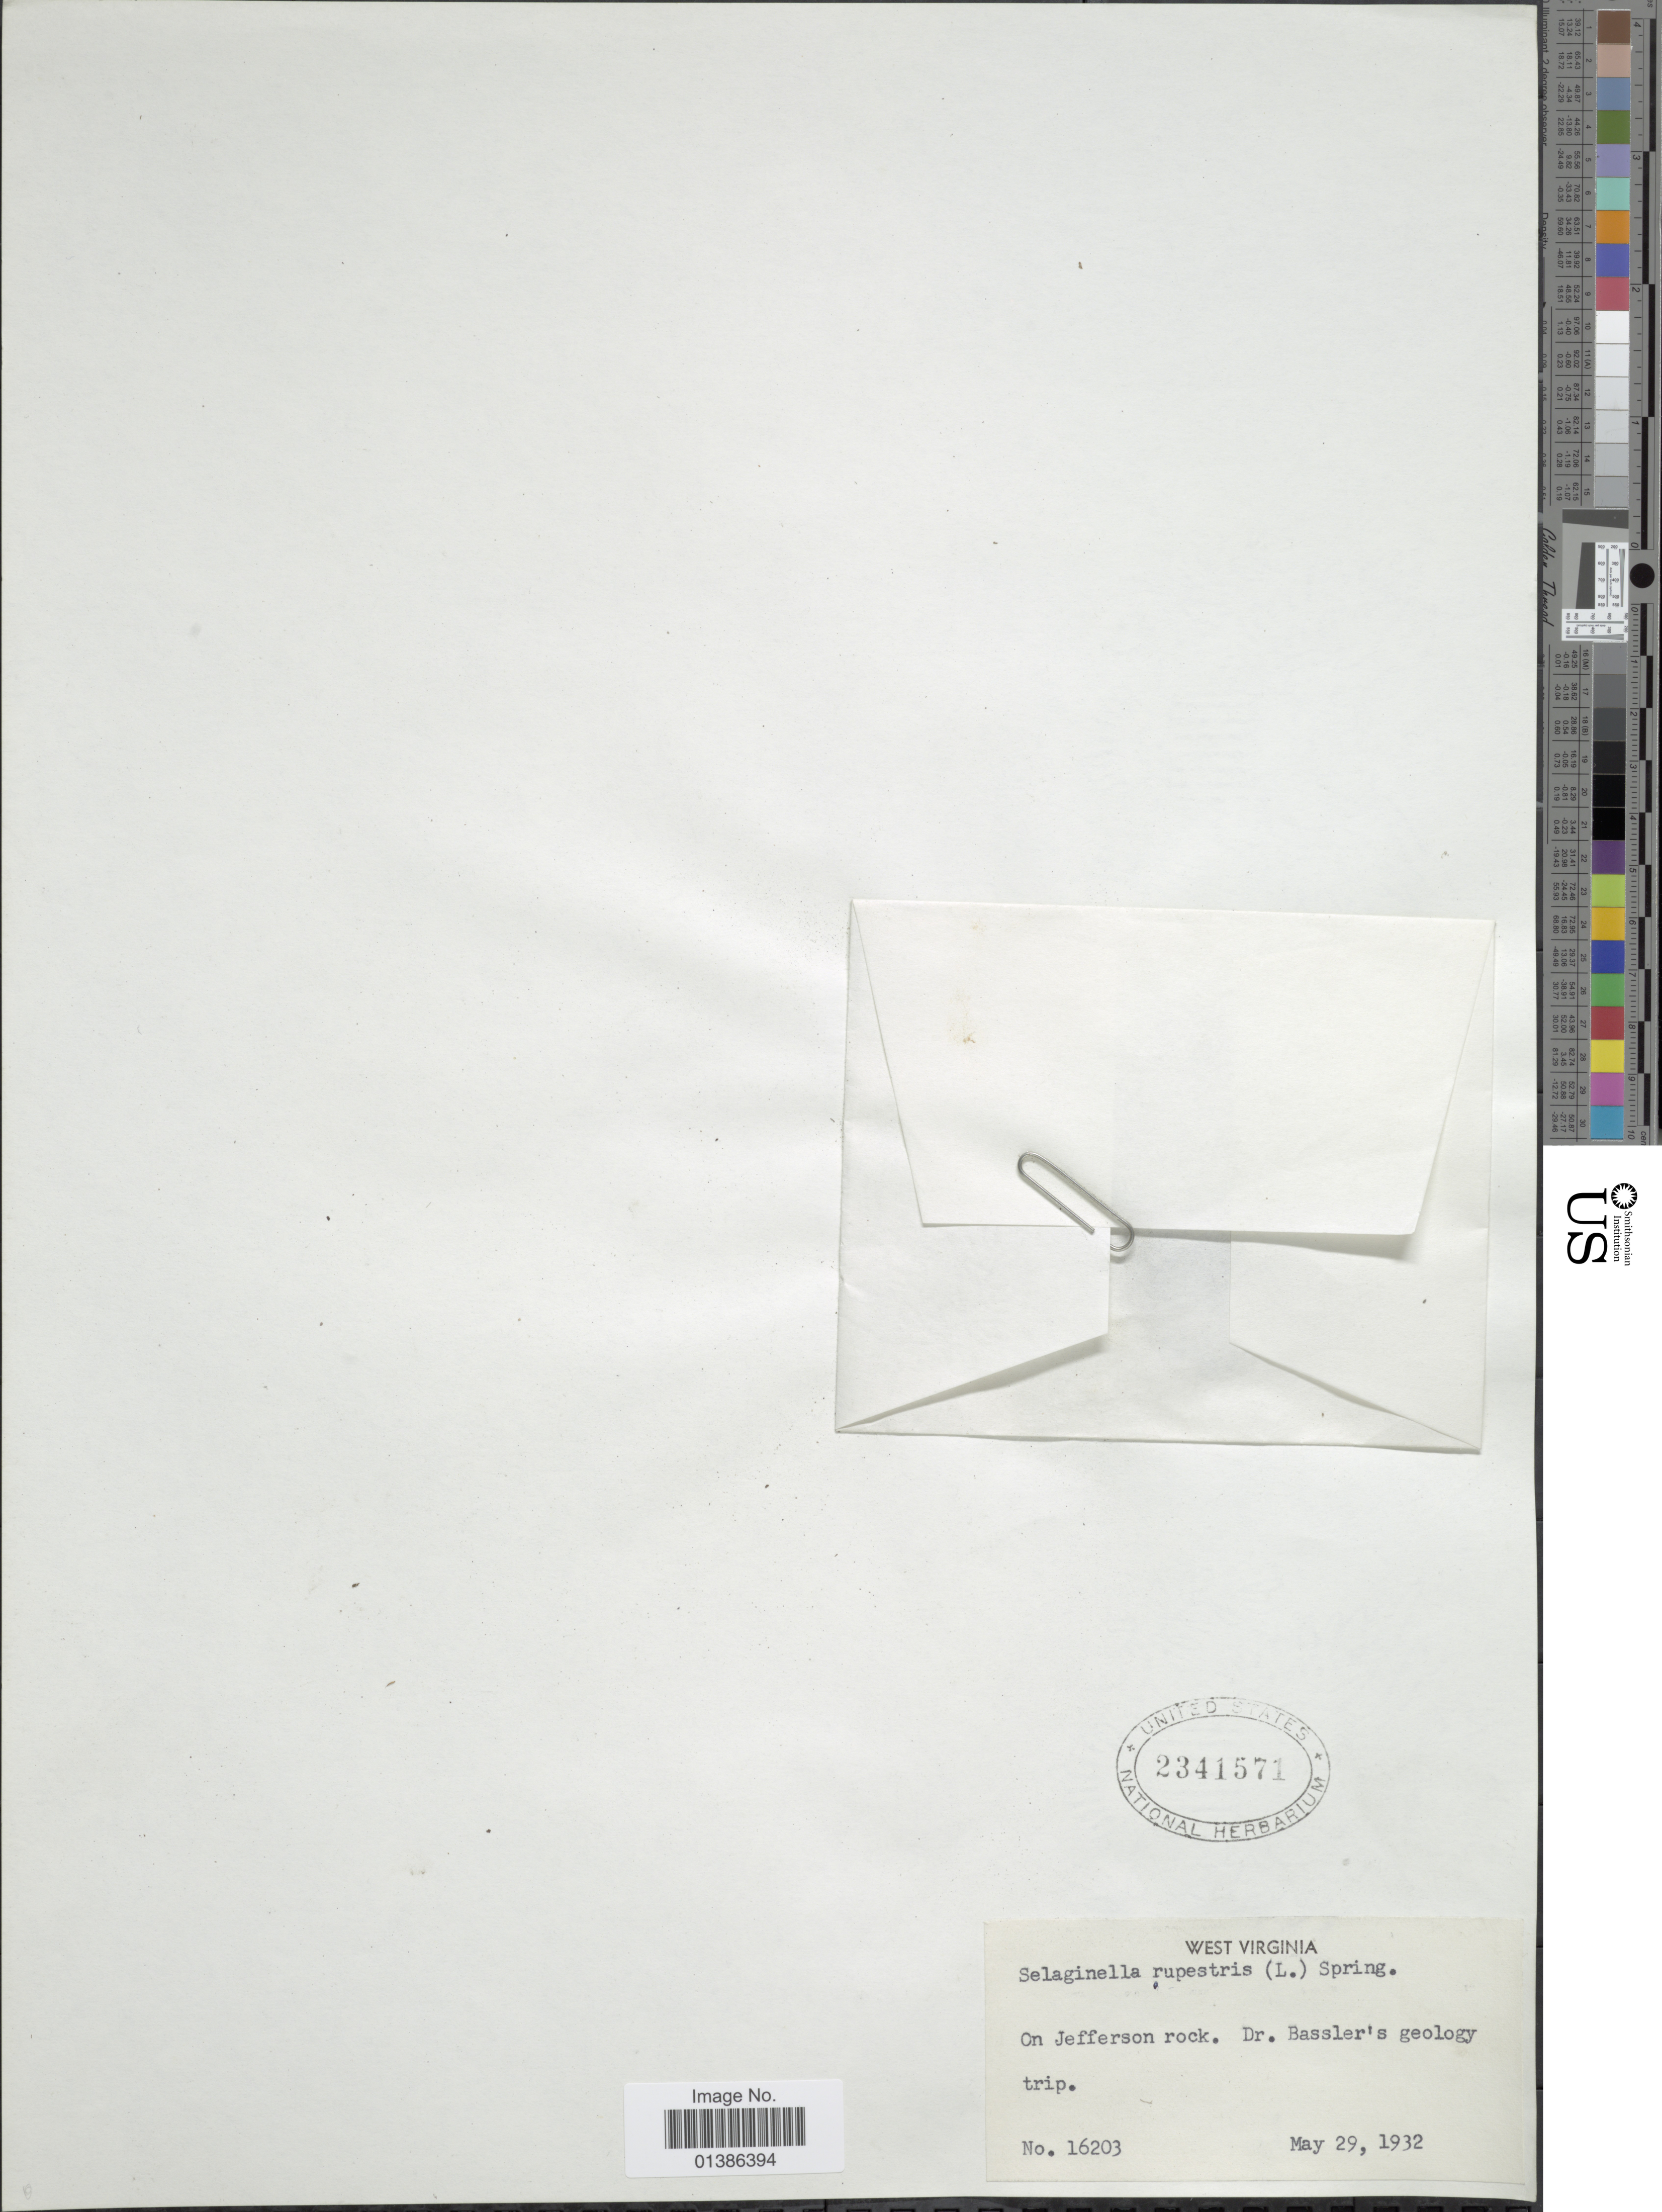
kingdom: Plantae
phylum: Tracheophyta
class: Lycopodiopsida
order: Selaginellales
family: Selaginellaceae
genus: Selaginella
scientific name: Selaginella rupestris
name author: (L.) Spring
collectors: Bassler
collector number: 16203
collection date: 1932-05-29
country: United States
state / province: West Virginia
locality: On Jefferson rock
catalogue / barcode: US 2341571